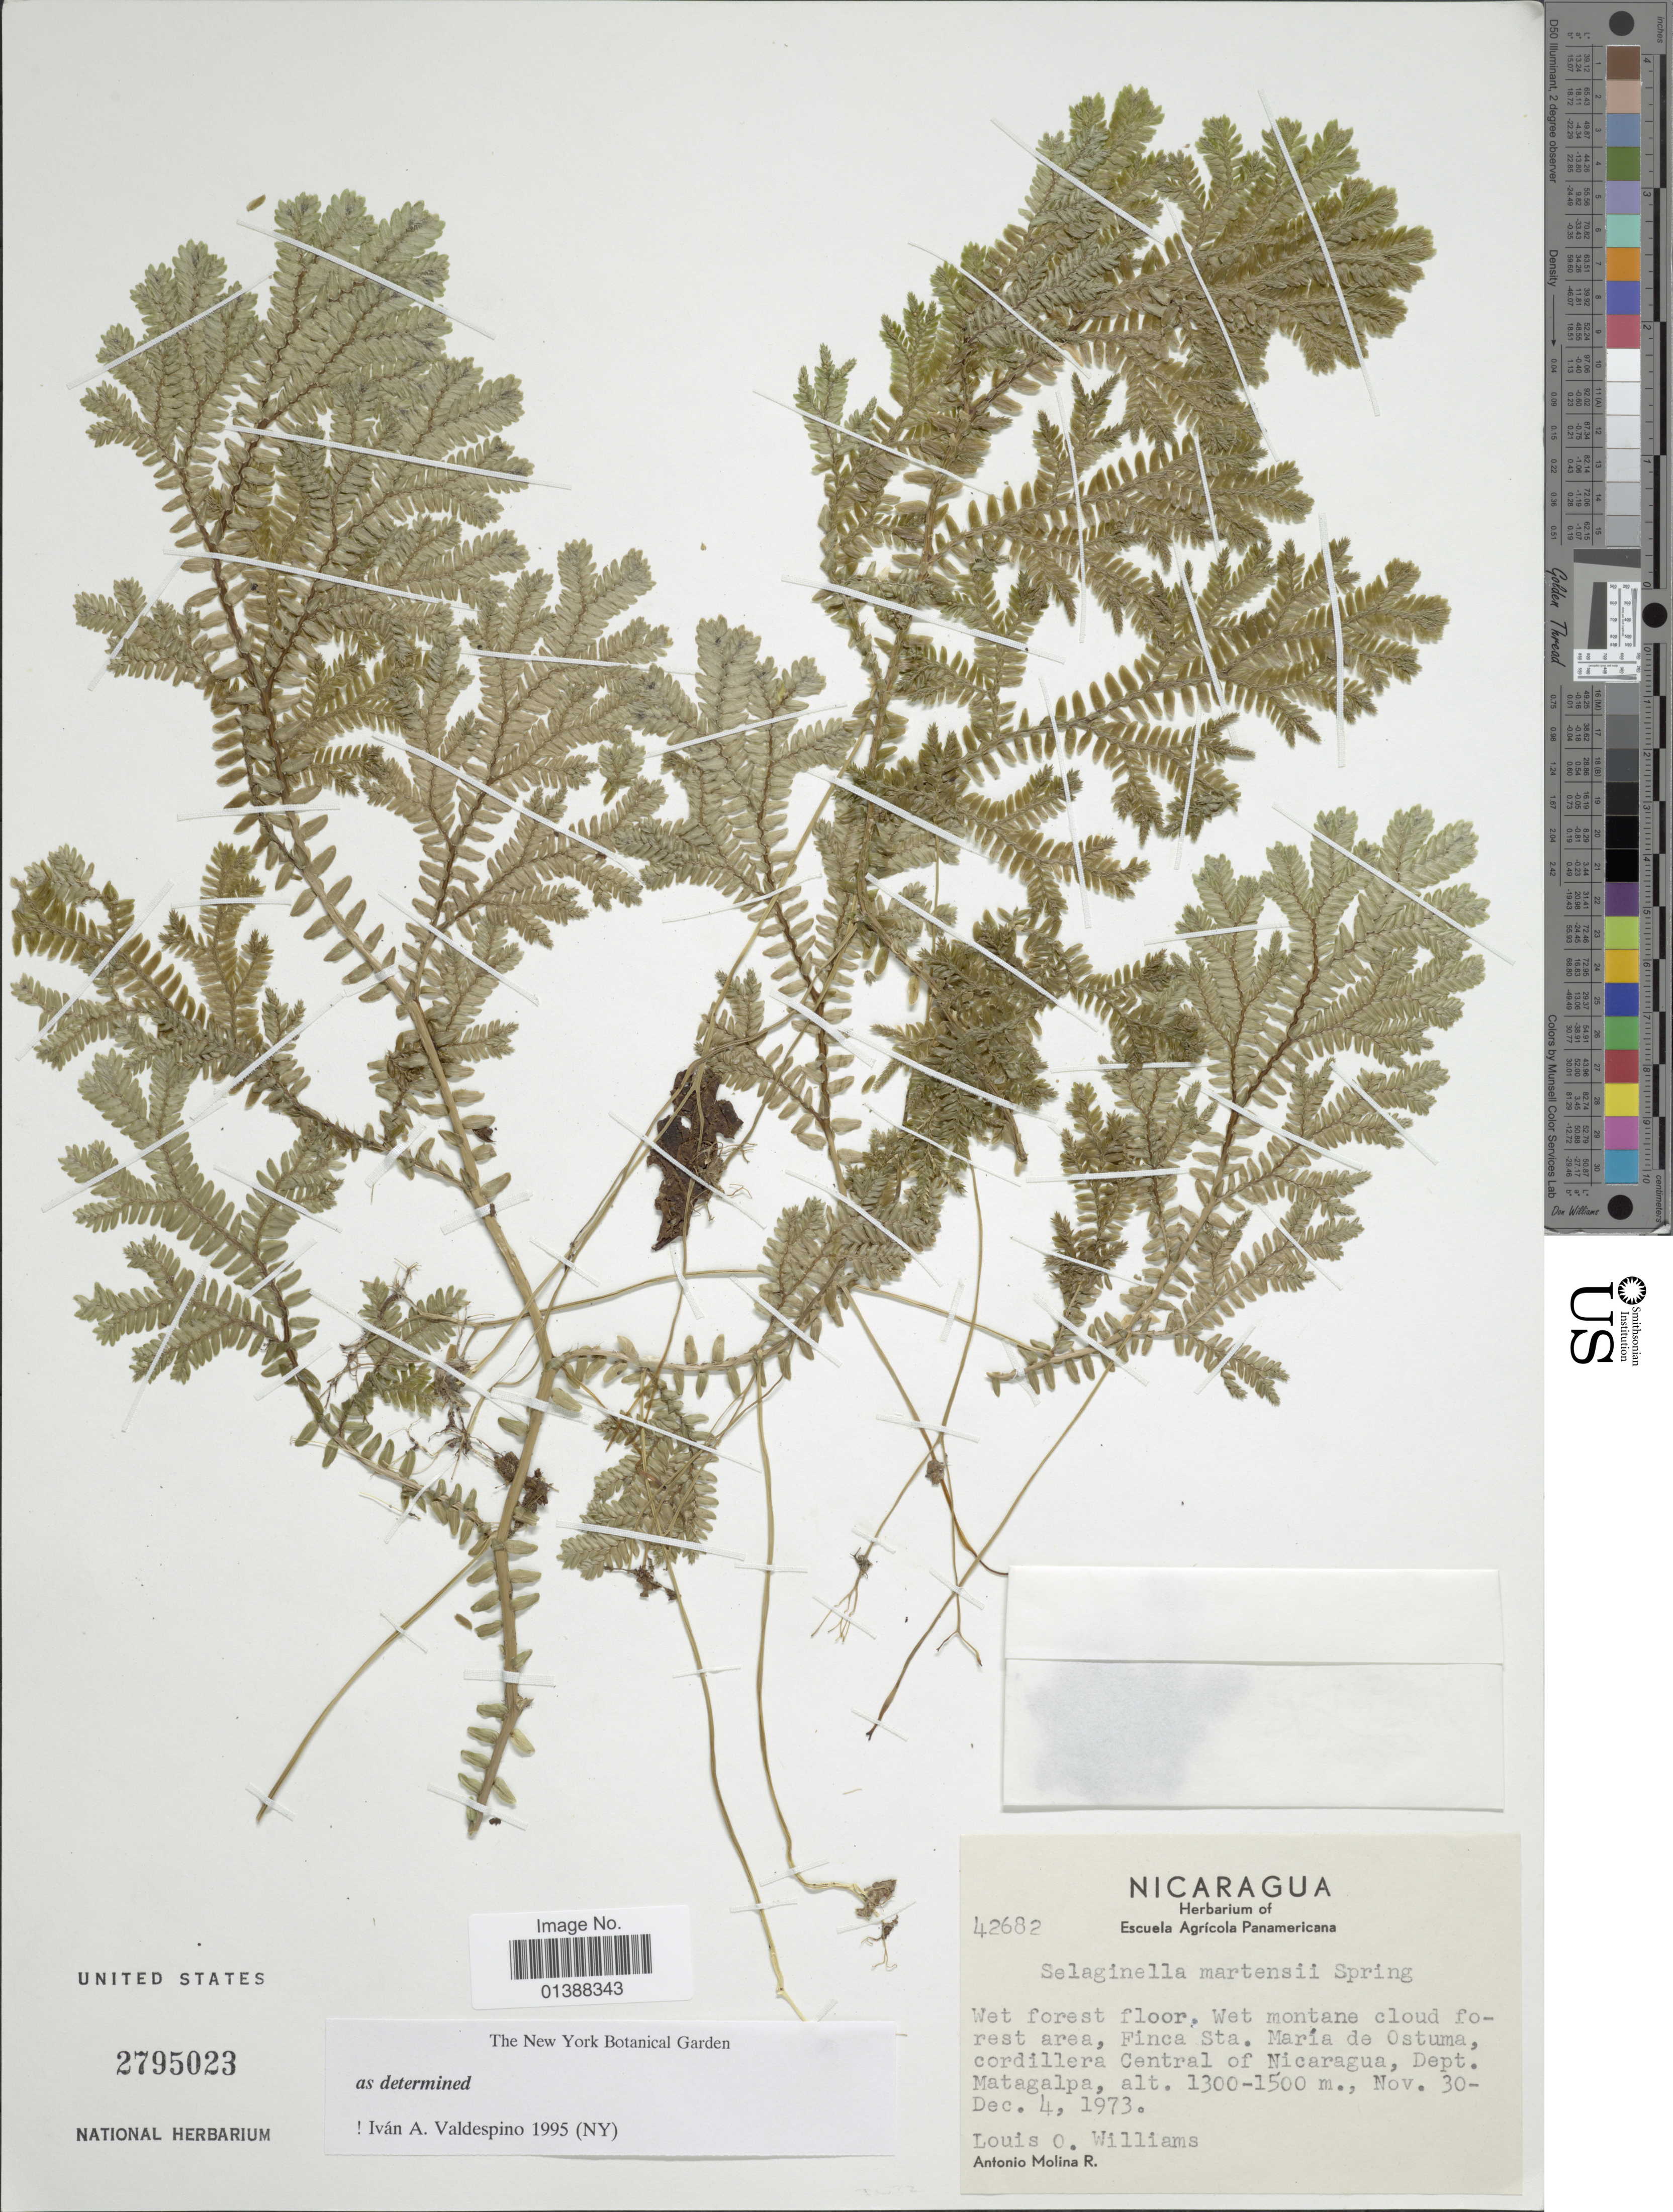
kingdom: Plantae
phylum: Tracheophyta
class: Lycopodiopsida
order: Selaginellales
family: Selaginellaceae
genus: Selaginella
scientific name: Selaginella martensii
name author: Spring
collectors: L. O. Williams & A. Molina R.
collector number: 42682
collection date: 1973-11-30/1973-12-04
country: Nicaragua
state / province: Matagalpa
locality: Finca Sta María de ostuma, cordillera Central Nicaragua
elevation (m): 1300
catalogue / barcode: US 2795023